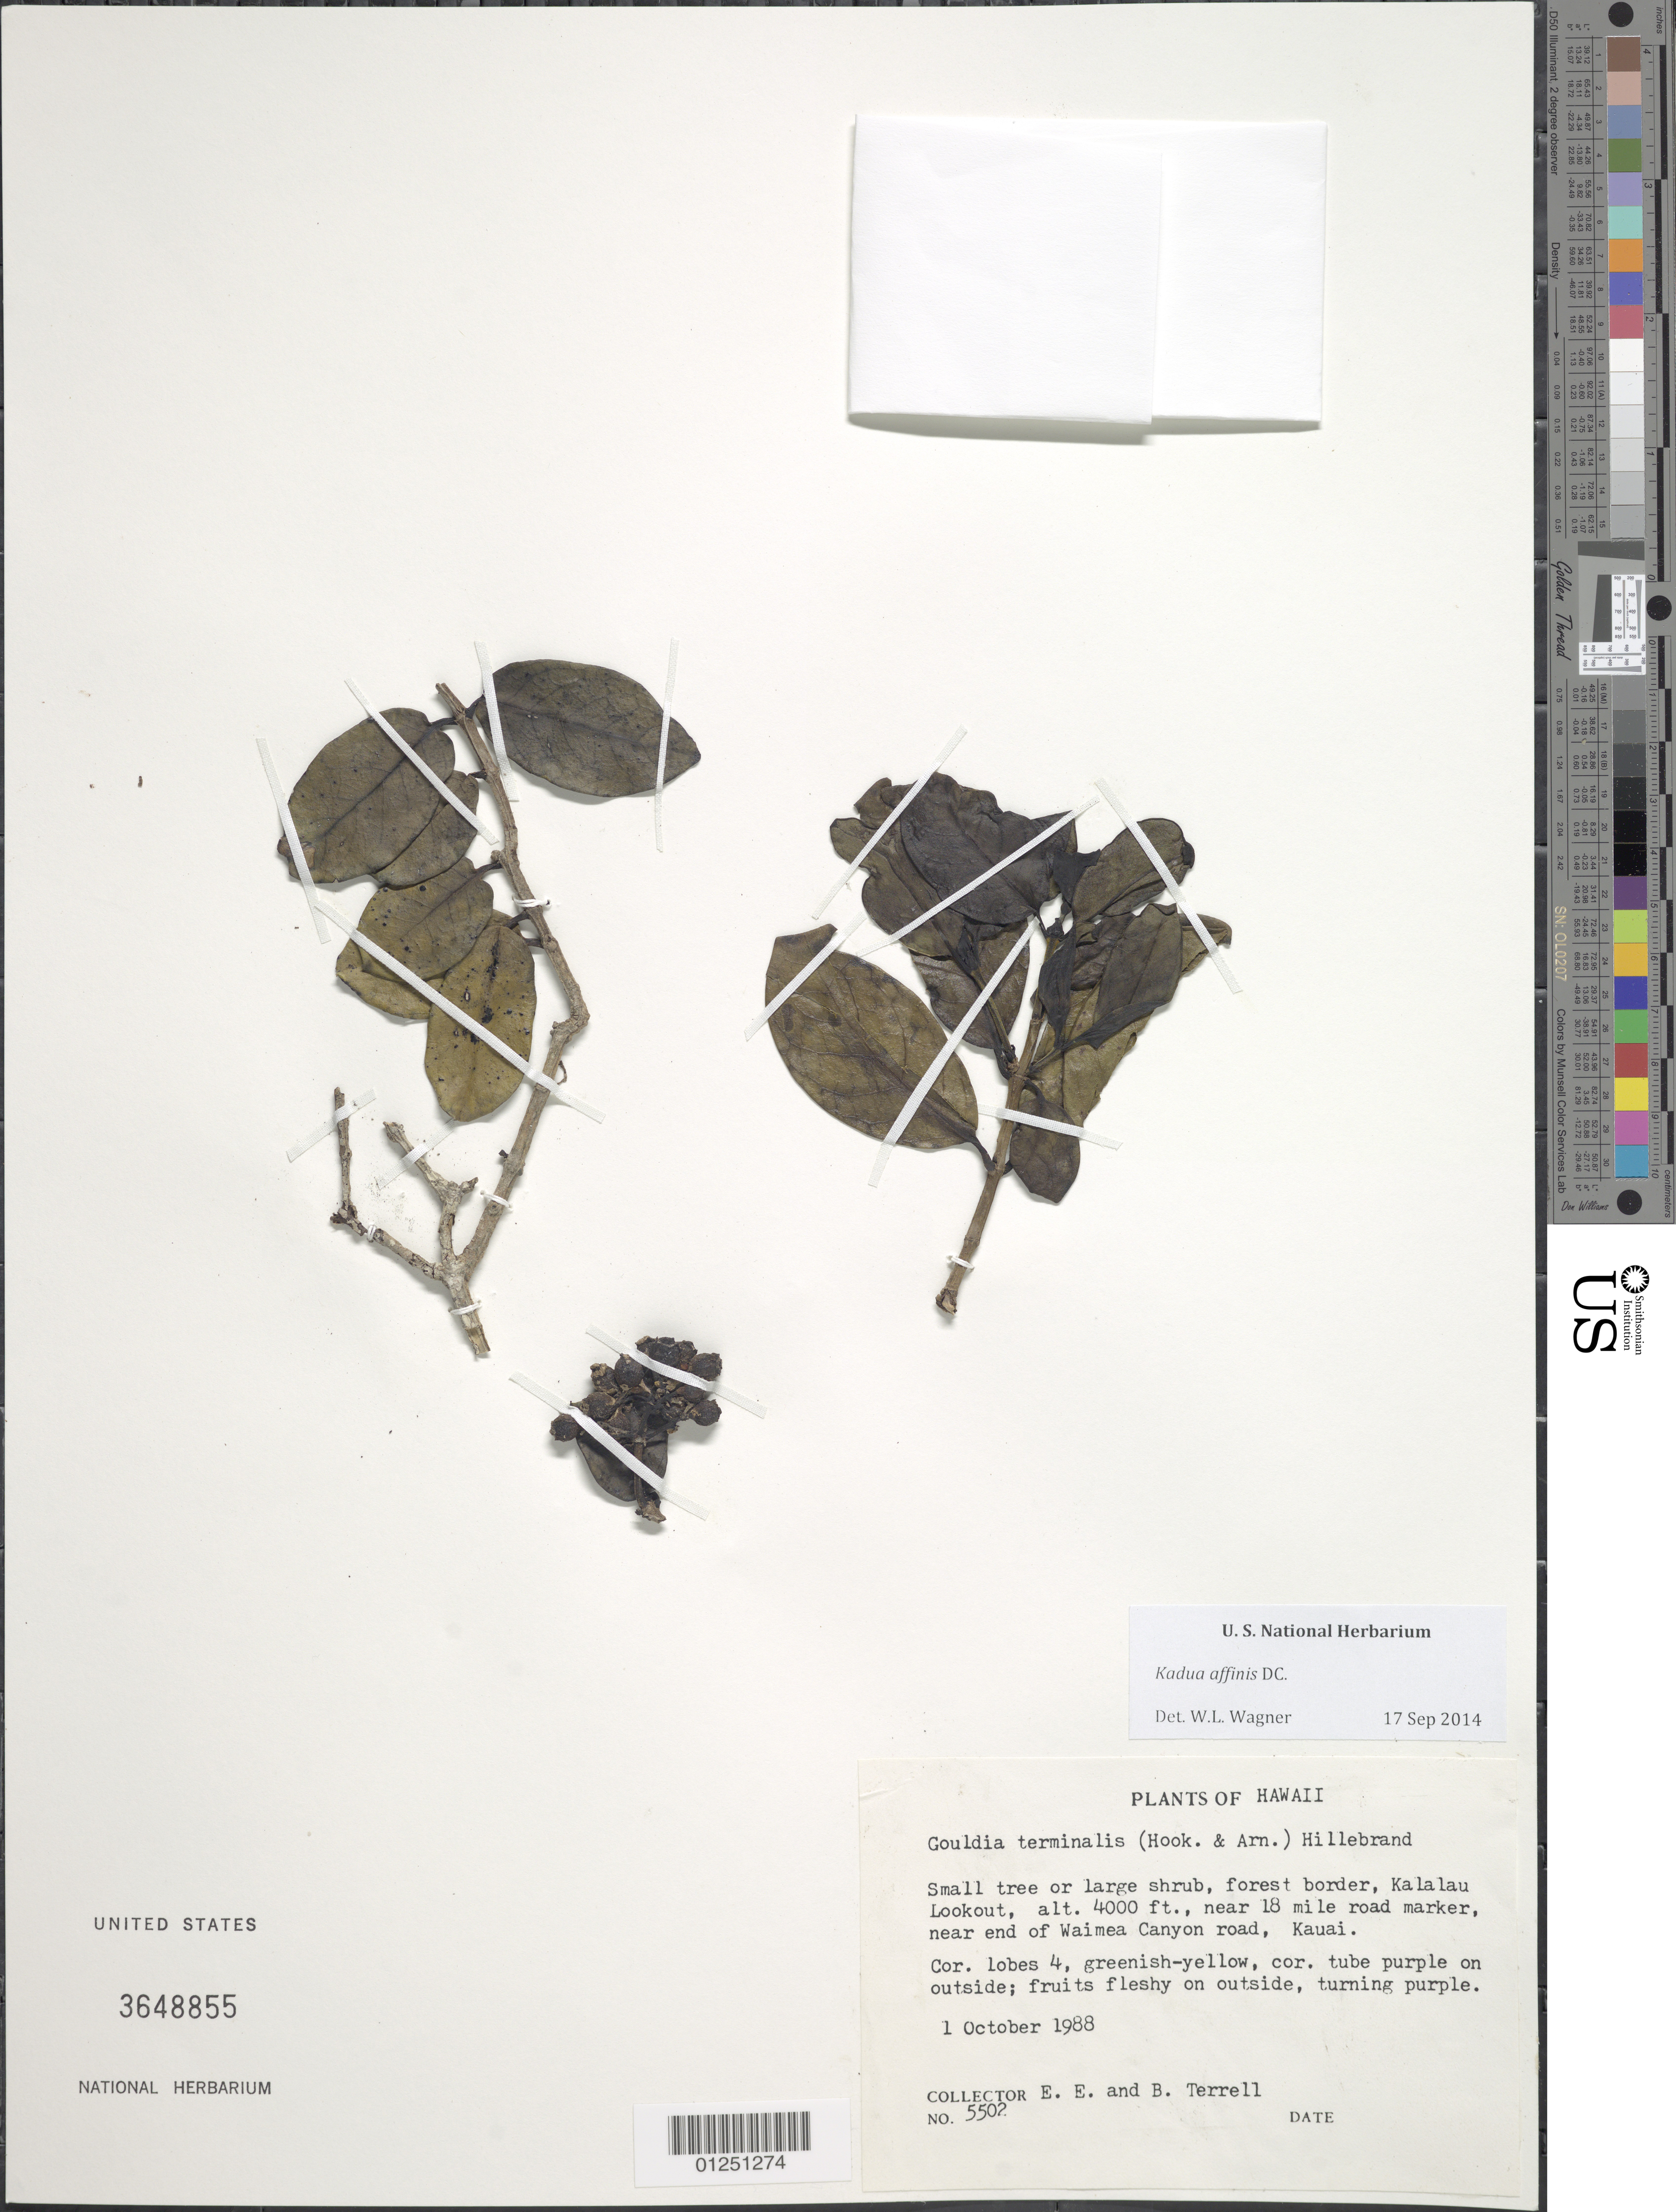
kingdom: Plantae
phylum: Tracheophyta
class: Magnoliopsida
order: Gentianales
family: Rubiaceae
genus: Kadua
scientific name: Kadua affinis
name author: DC.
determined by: Wagner, W. L., (BOT), Smithsonian Institution - National Museum of Natural History (UNITED STATES)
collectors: E. E. Terrell & B. Terrell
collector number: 5502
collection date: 1988-10-01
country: United States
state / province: Hawaii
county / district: Kauai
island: Kaua'i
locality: Kalalau Lookout, near 18 mile road marker, near end of Waimea Canyon Road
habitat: Forest border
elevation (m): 1219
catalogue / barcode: US 3648855